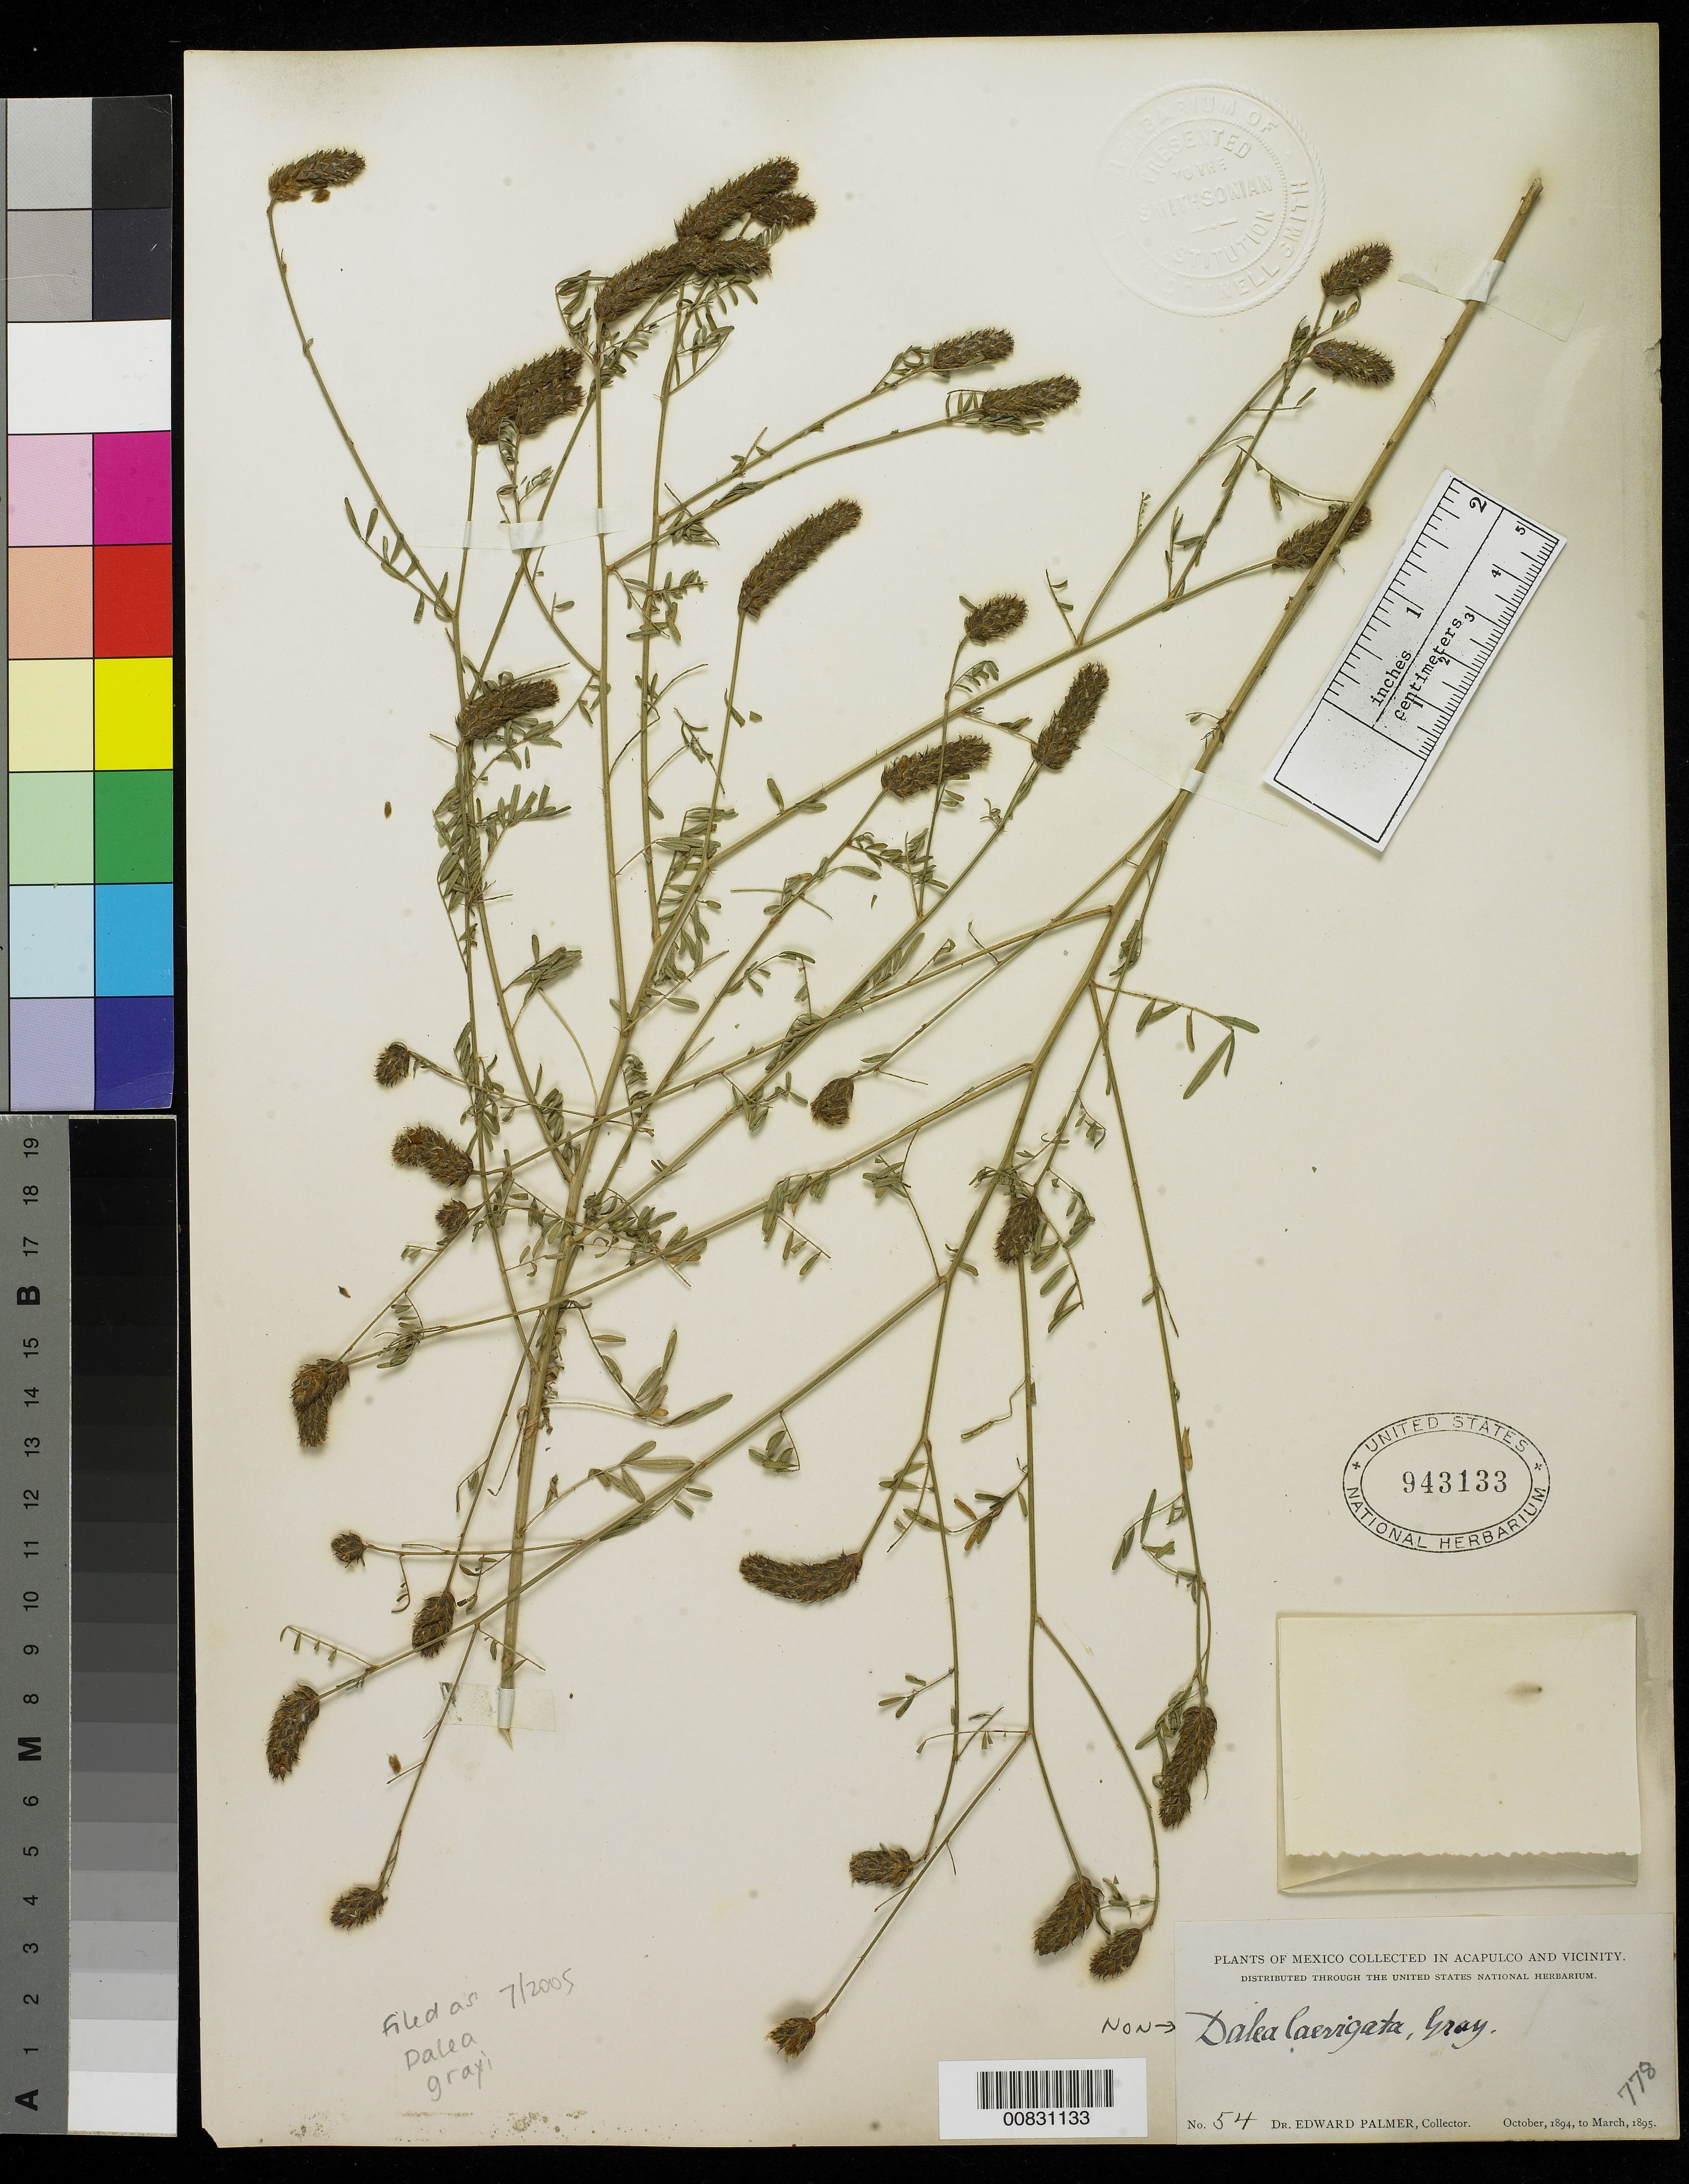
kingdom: Plantae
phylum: Tracheophyta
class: Magnoliopsida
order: Fabales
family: Fabaceae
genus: Dalea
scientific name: Dalea grayi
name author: (Vail) L.O. Williams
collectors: E. Palmer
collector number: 54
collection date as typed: Oct 1894 to -- Mar 1895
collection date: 1894-10/1895-03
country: Mexico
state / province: Guerrero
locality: Acapulco, Guerrero and vicinity.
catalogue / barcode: US 943133